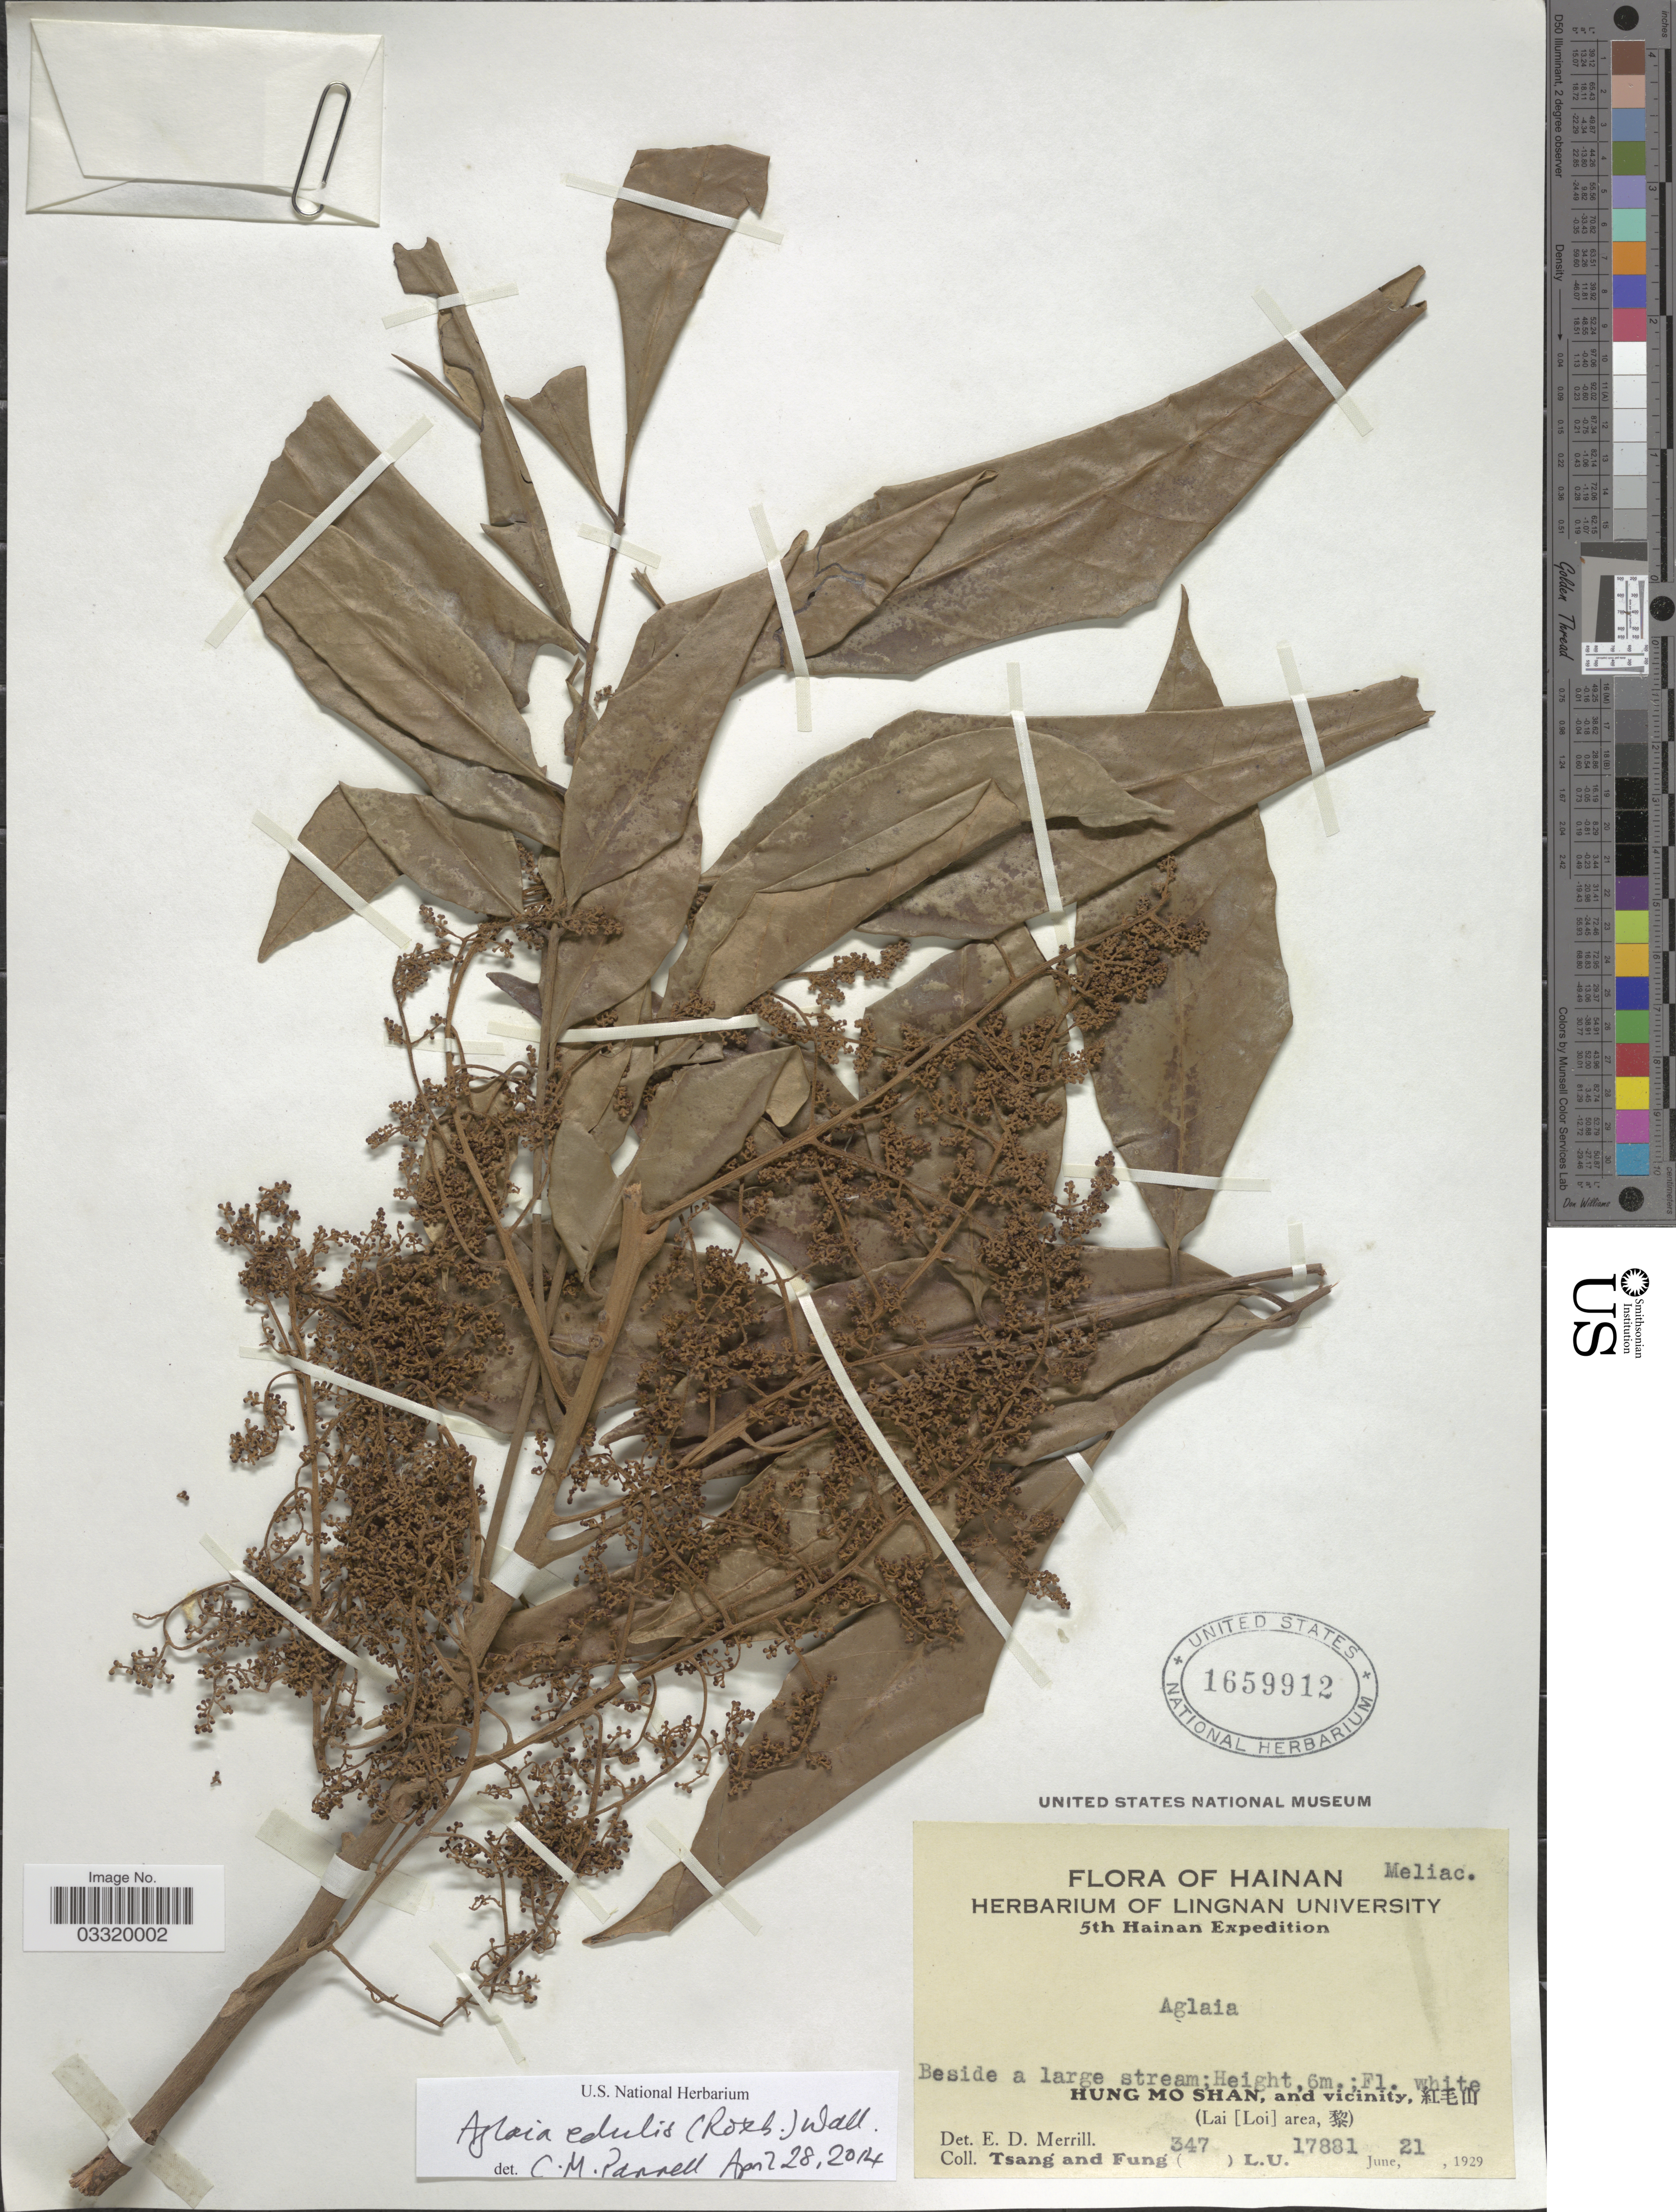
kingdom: Plantae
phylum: Tracheophyta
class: Magnoliopsida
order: Sapindales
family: Meliaceae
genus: Aglaia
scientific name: Aglaia edulis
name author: (Roxb.) Wall.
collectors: -- Tsang & Fung, --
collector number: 347 L. U. 17881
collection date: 1929-06-21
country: China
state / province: Hainan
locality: Hung Mo Shan, and vicinity, X. (Lai [Loi] area, X).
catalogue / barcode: US 1659912